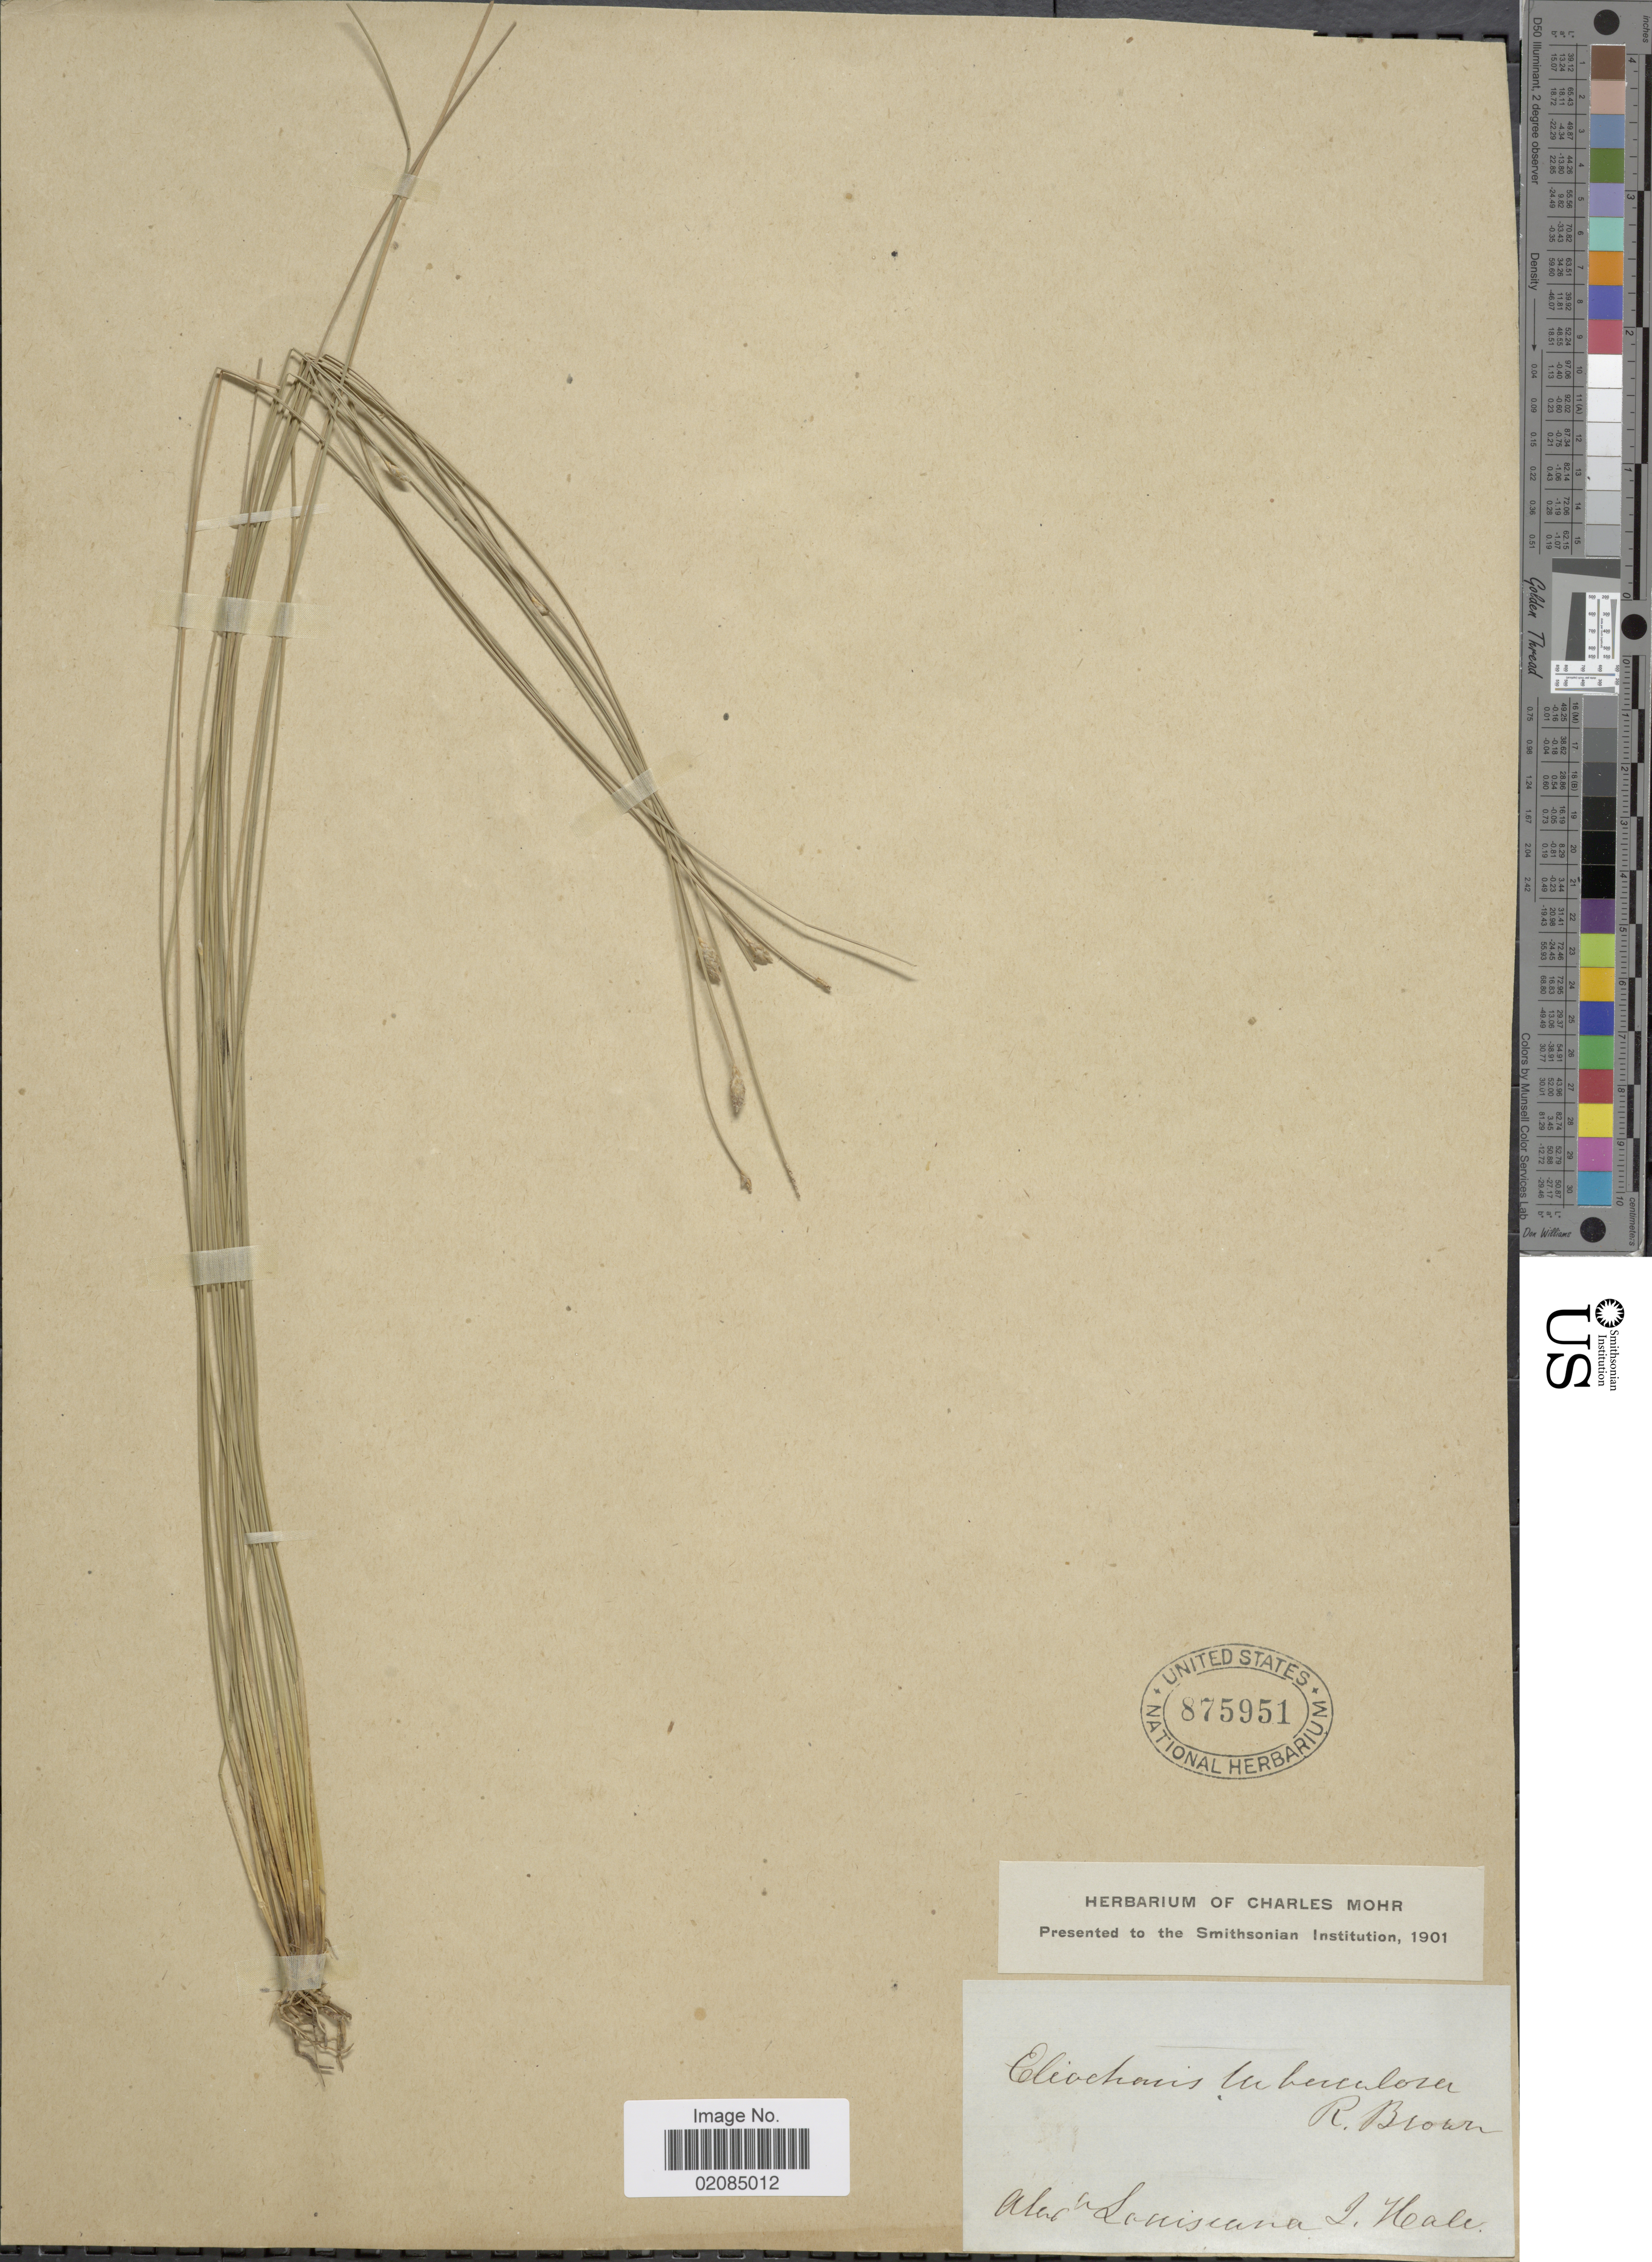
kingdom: Plantae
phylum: Tracheophyta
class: Liliopsida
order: Poales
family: Cyperaceae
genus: Eleocharis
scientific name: Eleocharis tuberculosa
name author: (Michx.) Roem. & Schult.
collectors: J. Heale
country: United States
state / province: Louisiana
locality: Alexa Louisiana.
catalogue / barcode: US 875951